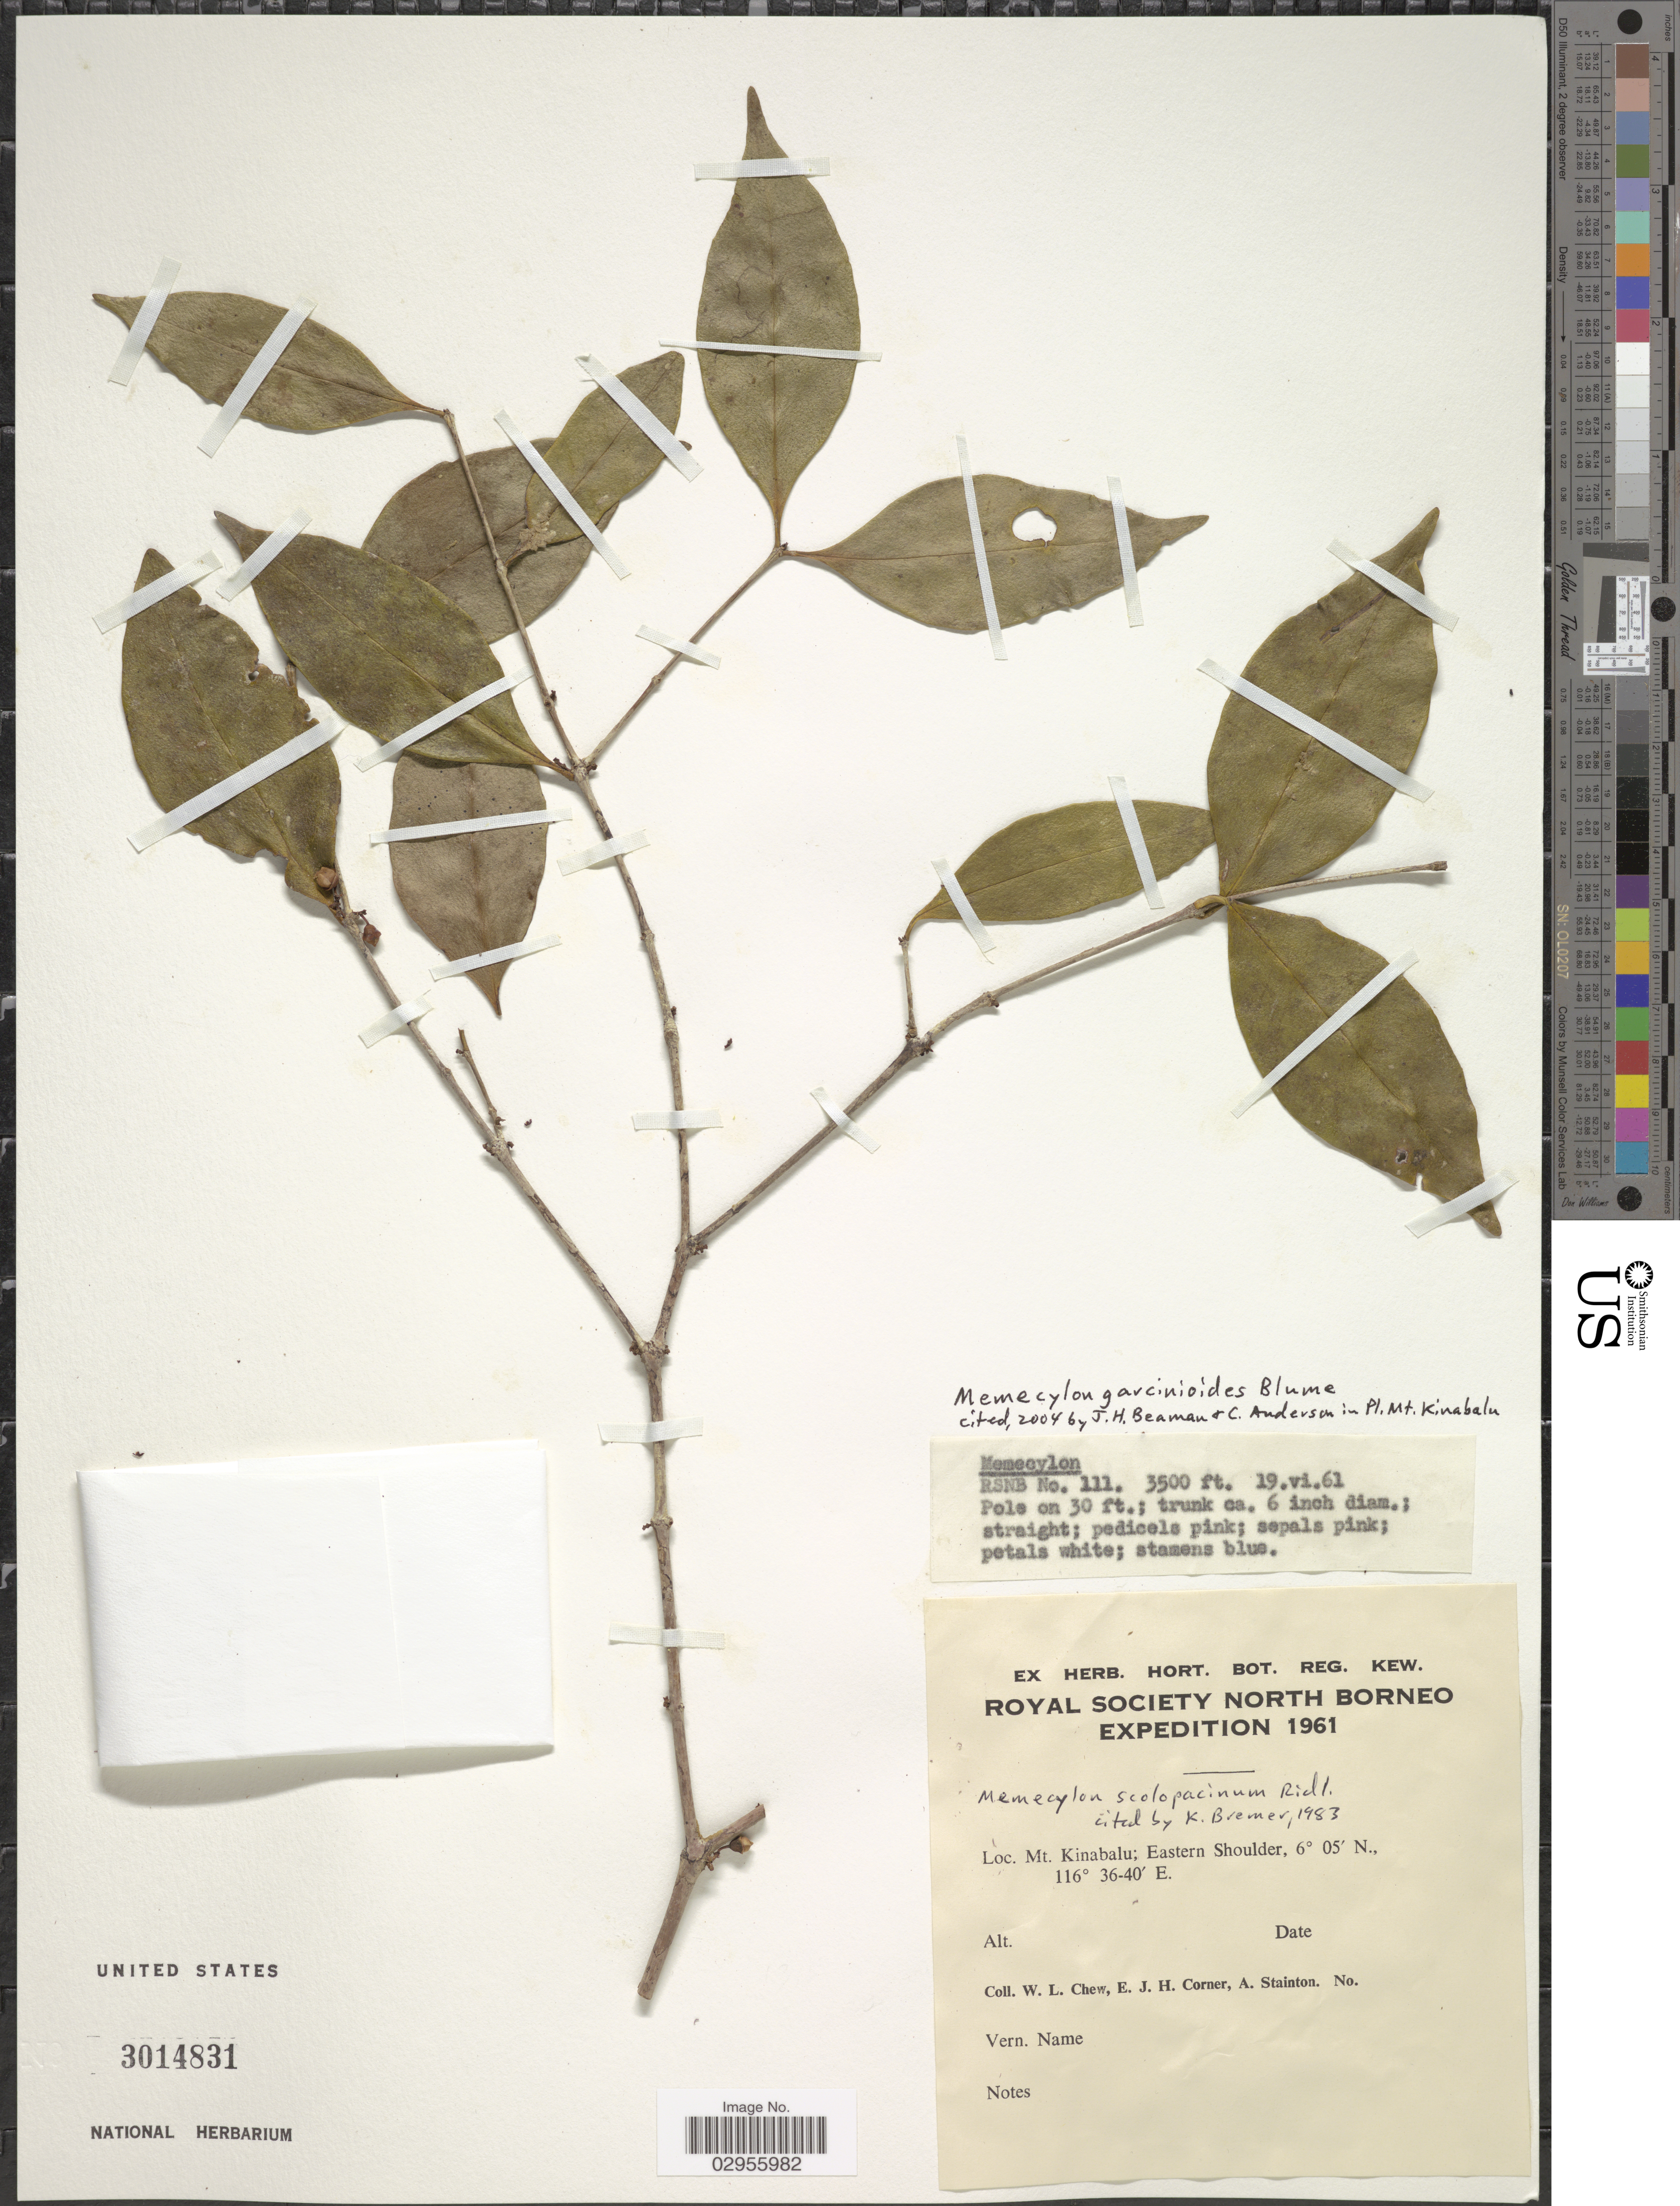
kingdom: Plantae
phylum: Tracheophyta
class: Magnoliopsida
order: Myrtales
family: Melastomataceae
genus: Memecylon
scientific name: Memecylon garcinioides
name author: Blume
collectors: W. Chew, E. Corner & A. Stainton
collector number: RSNB111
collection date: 1961-06-19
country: Malaysia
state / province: Sabah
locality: North Borneo. Mt. Kinabalu; Eastern Shoulder.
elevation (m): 1067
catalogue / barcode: US 3014831